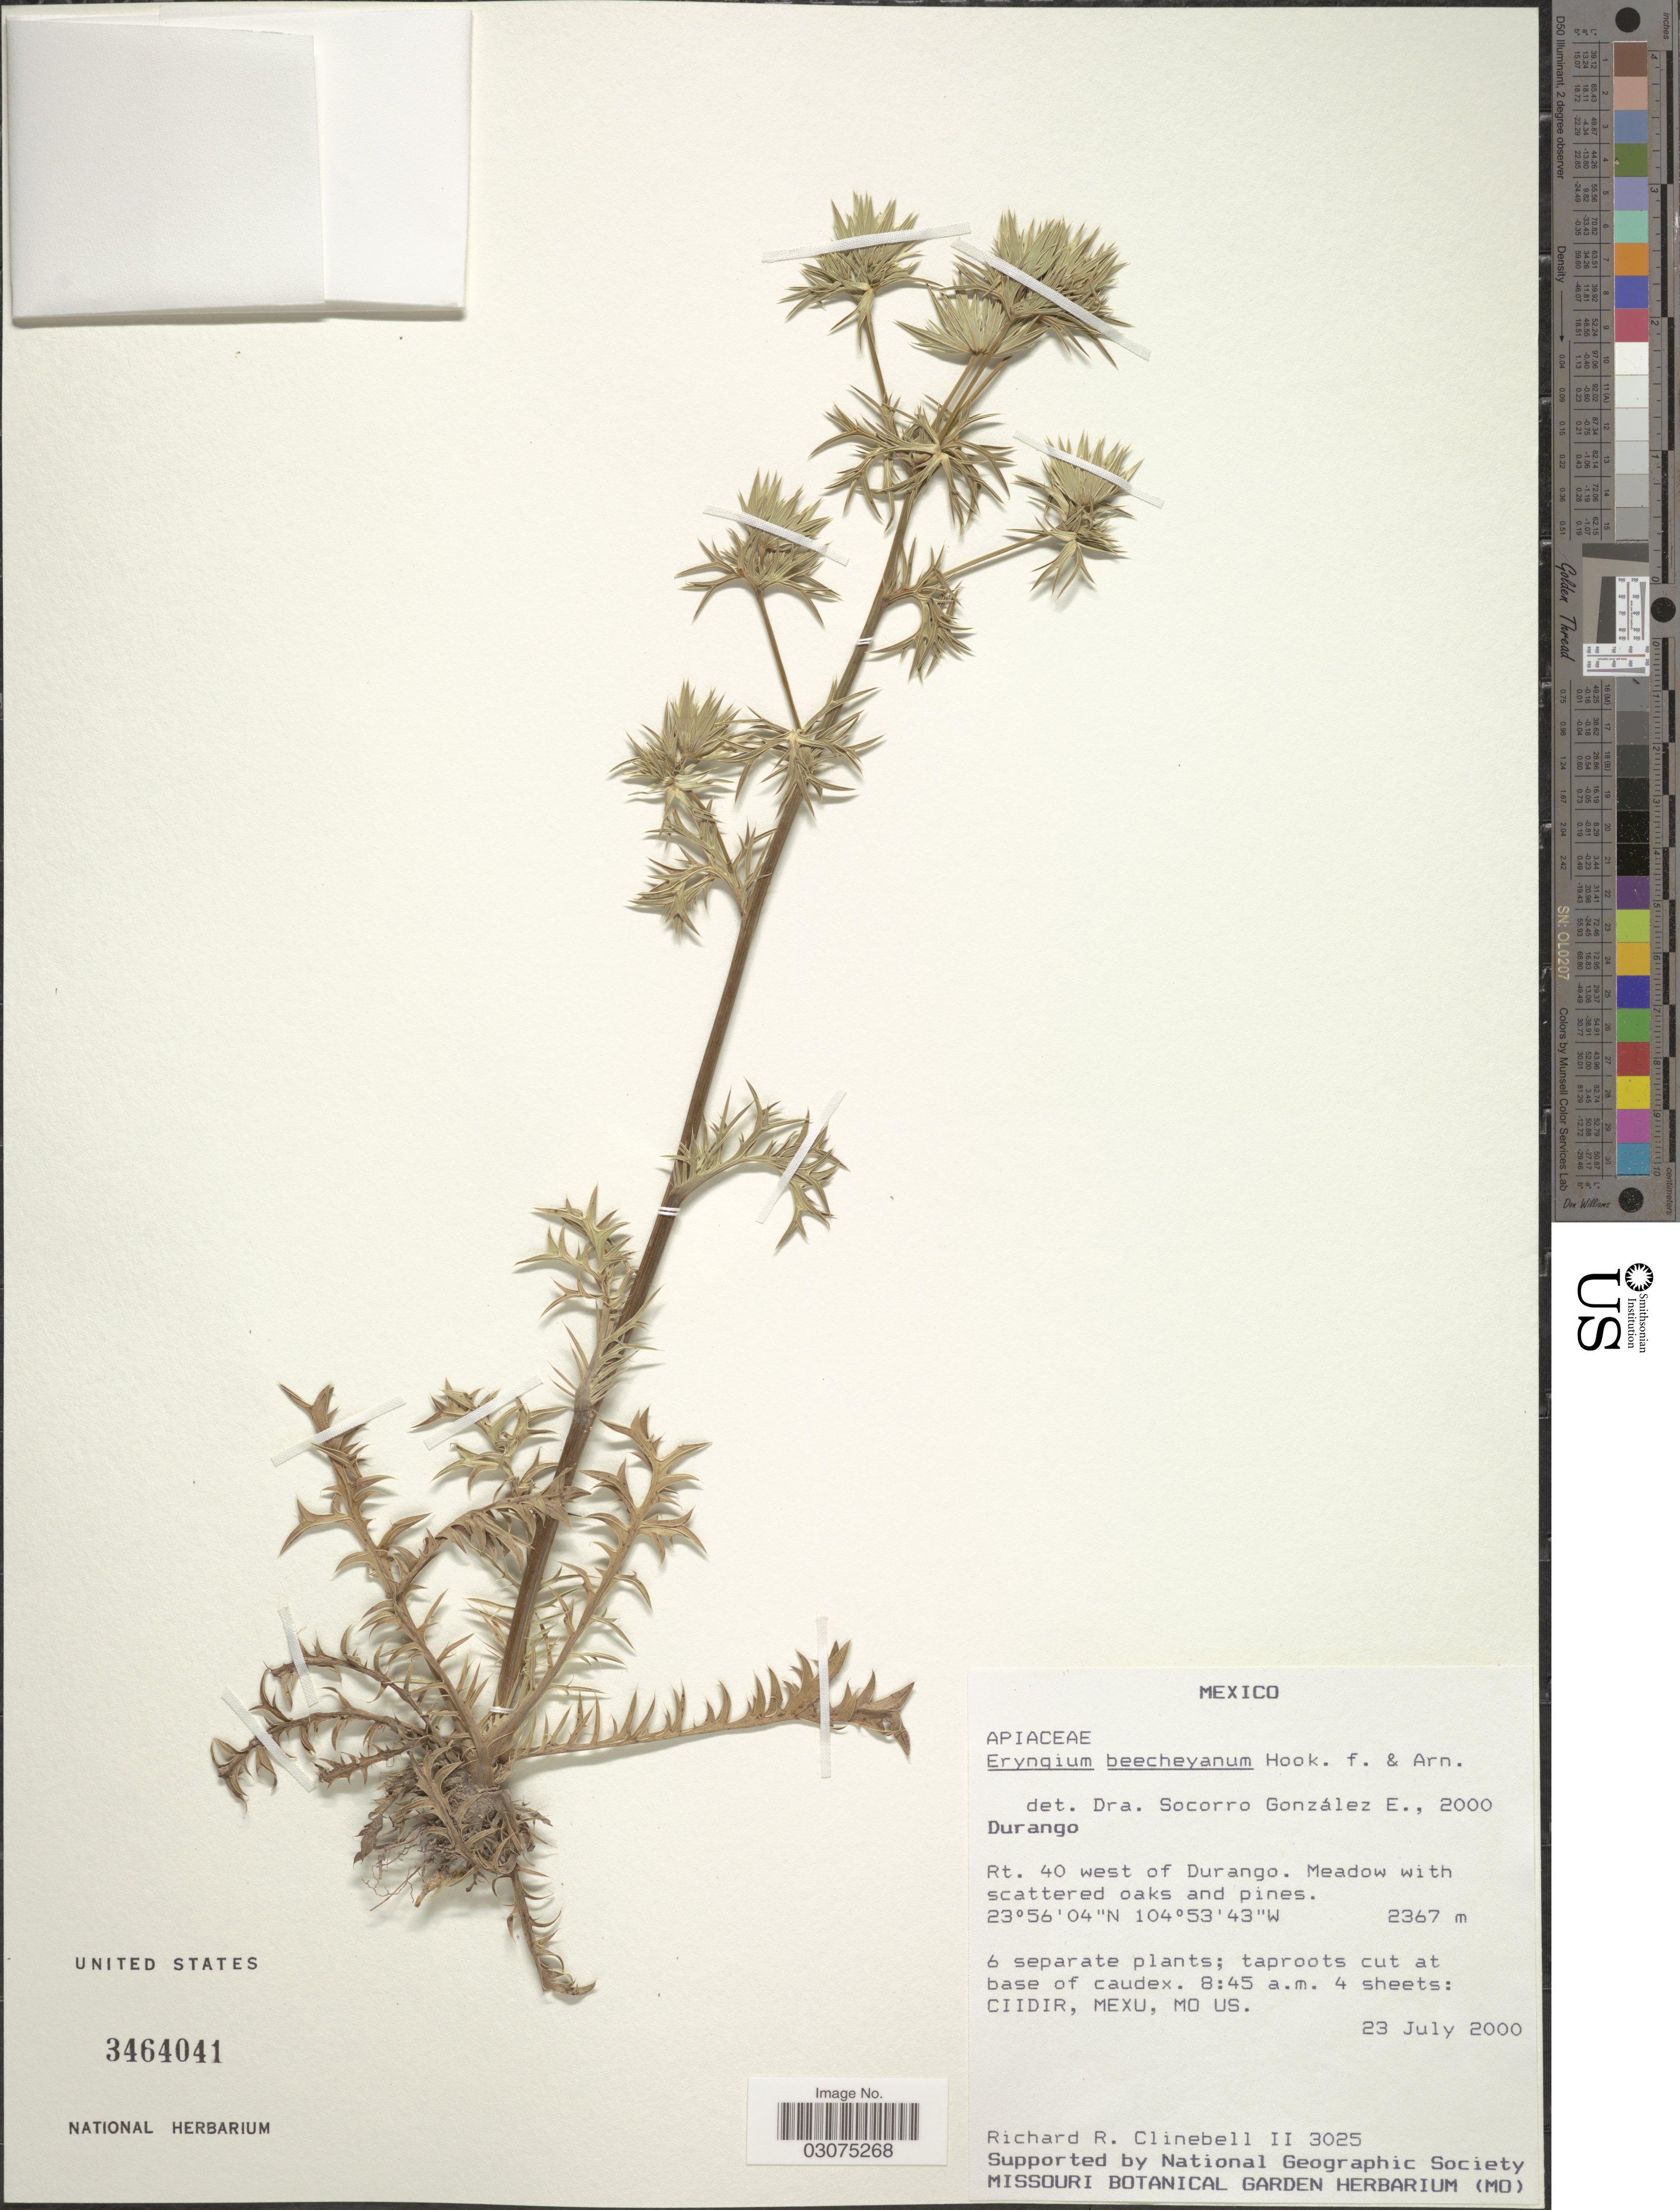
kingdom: Plantae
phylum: Tracheophyta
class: Magnoliopsida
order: Apiales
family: Apiaceae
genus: Eryngium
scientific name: Eryngium beecheyanum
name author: Hook. f. & Arn.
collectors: R. Clinebell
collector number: II 3025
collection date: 2000-07-23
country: Mexico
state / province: Durango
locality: Rt. 40 west of Durango.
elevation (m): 2367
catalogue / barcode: US 3464041